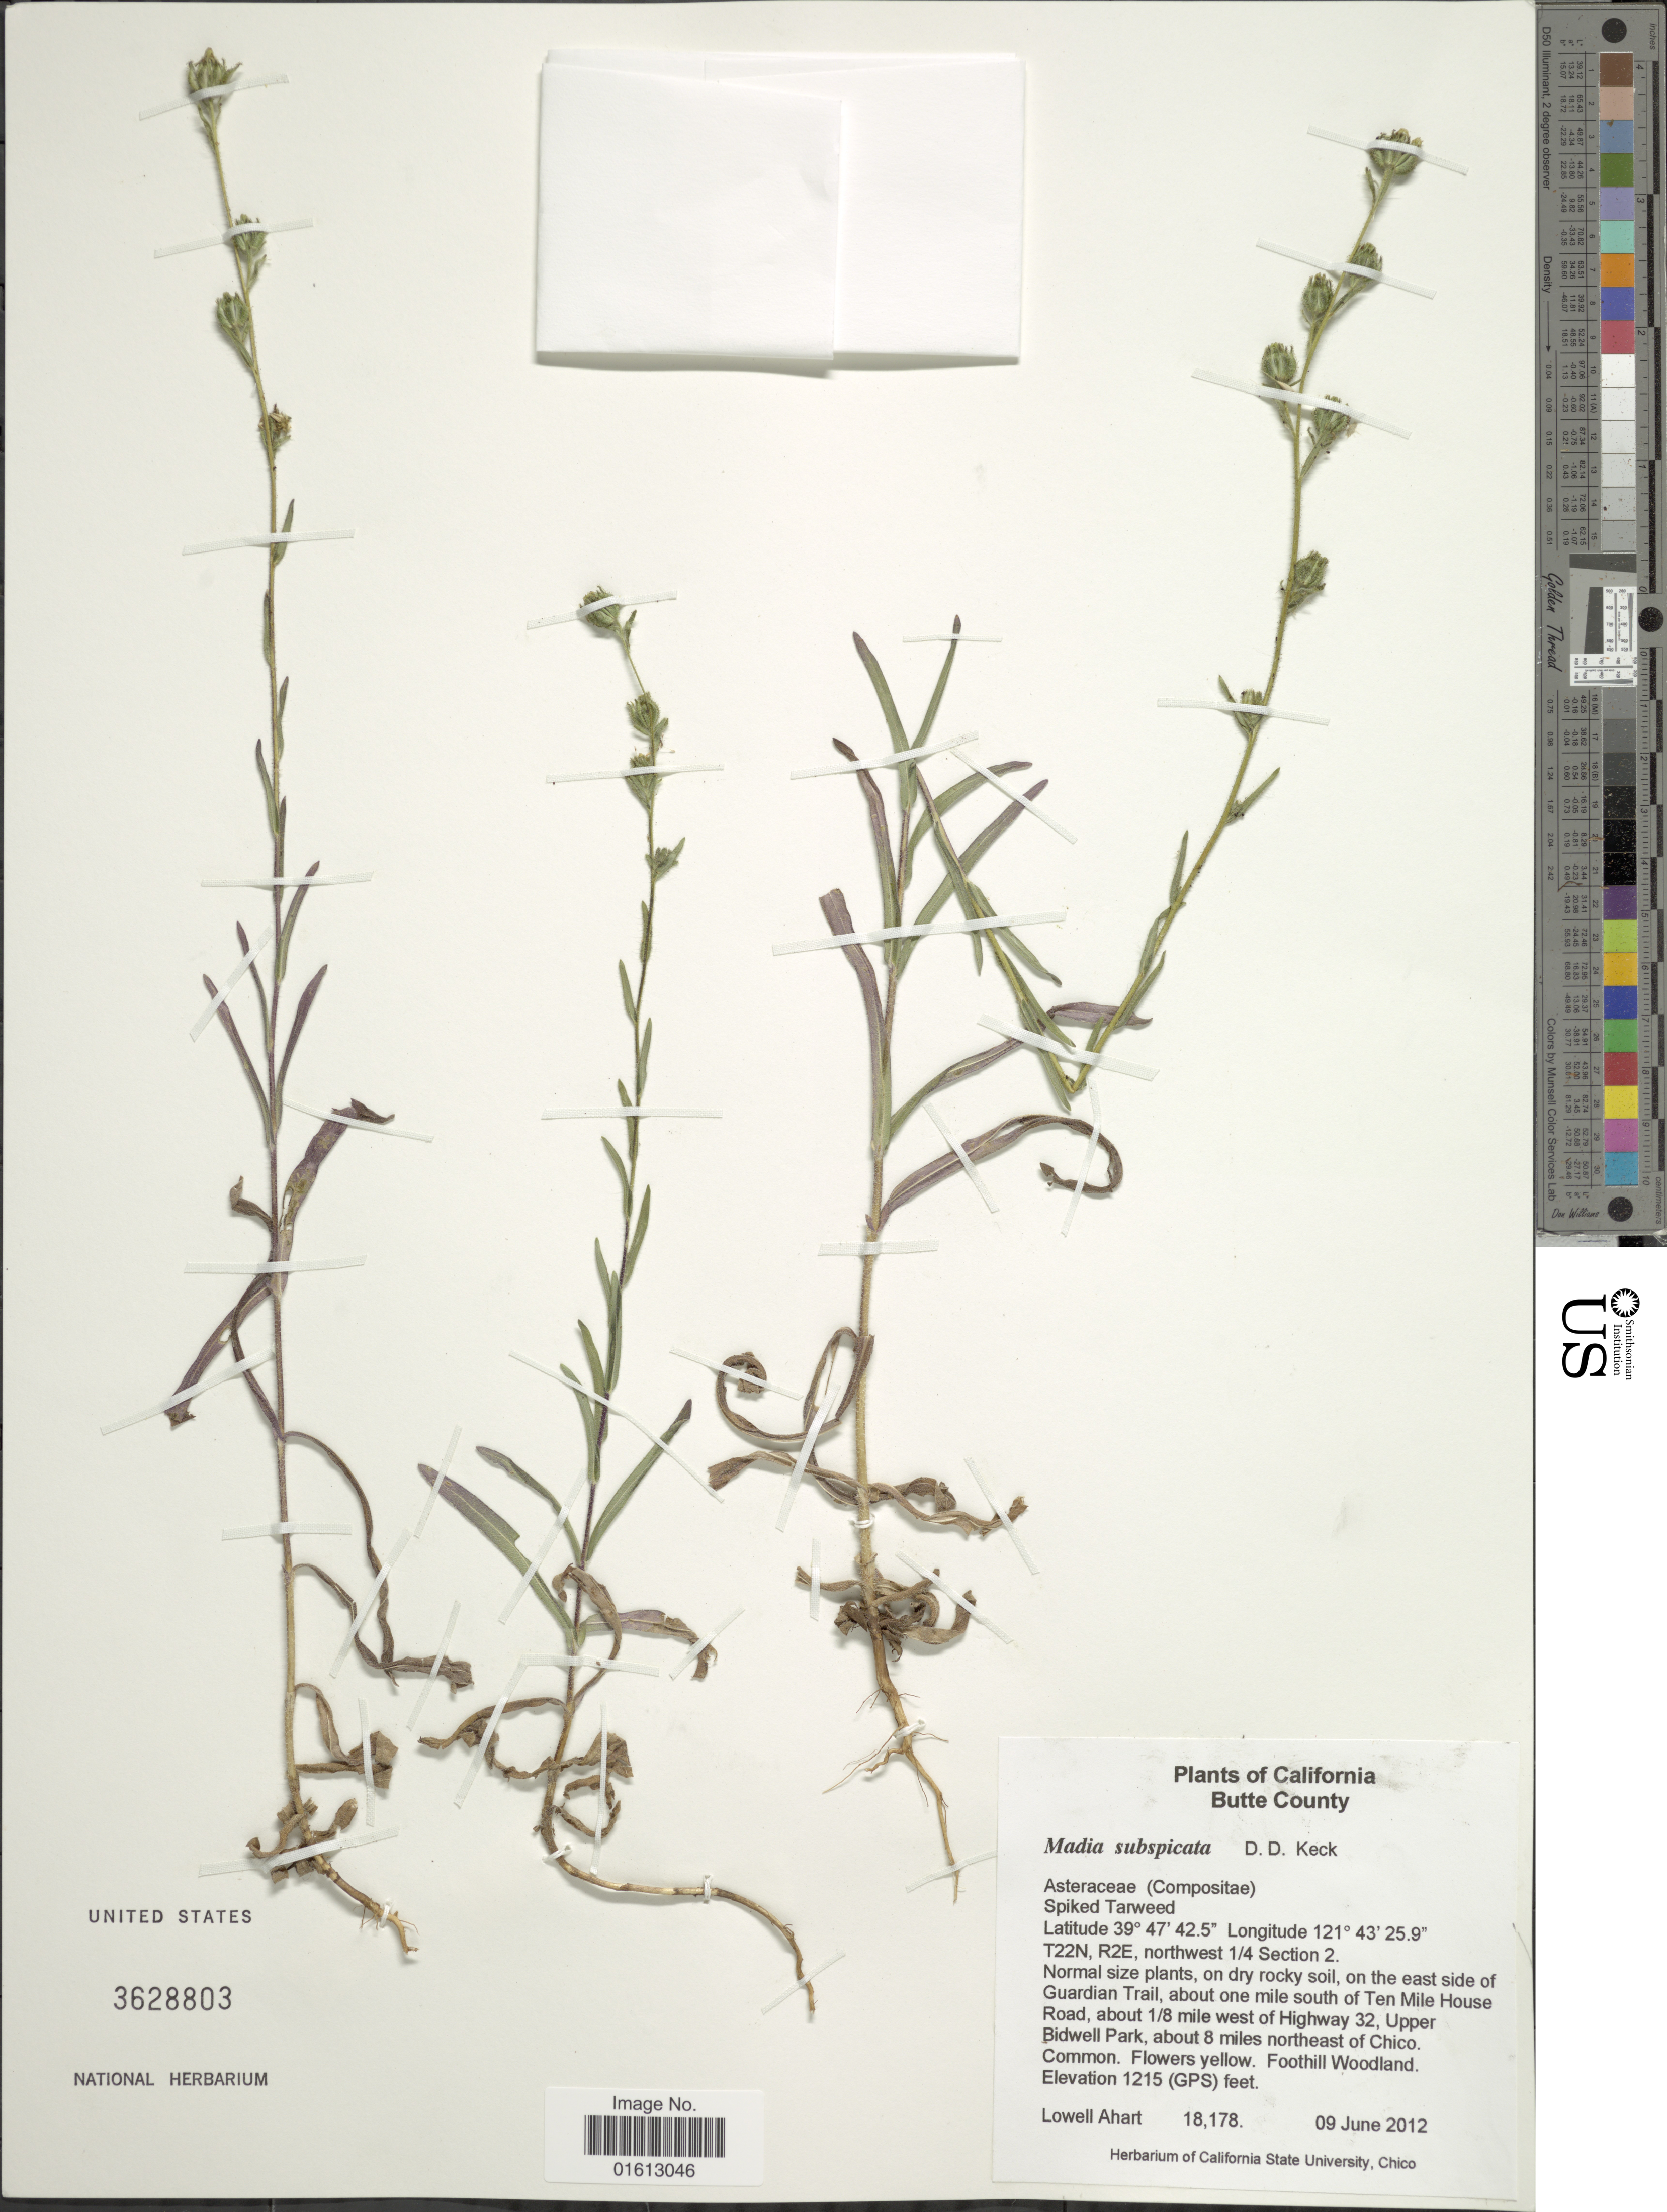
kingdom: Plantae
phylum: Tracheophyta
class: Magnoliopsida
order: Asterales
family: Asteraceae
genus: Madia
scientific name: Madia subspicata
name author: D.D. Keck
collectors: L. Ahart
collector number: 18178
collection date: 2012-06-09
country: United States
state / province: California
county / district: Butte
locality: California, Butte County, T22N, R2E, northwest 1/4 Section 2, on the east side of Guardian Trail, about one mile south of Ten Mile House Road, about 1/8 mile west of Highway 32, Upper Bidwell Park, about8 miles norheast of Chico, Foothill Woodland.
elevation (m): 370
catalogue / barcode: US 3628803